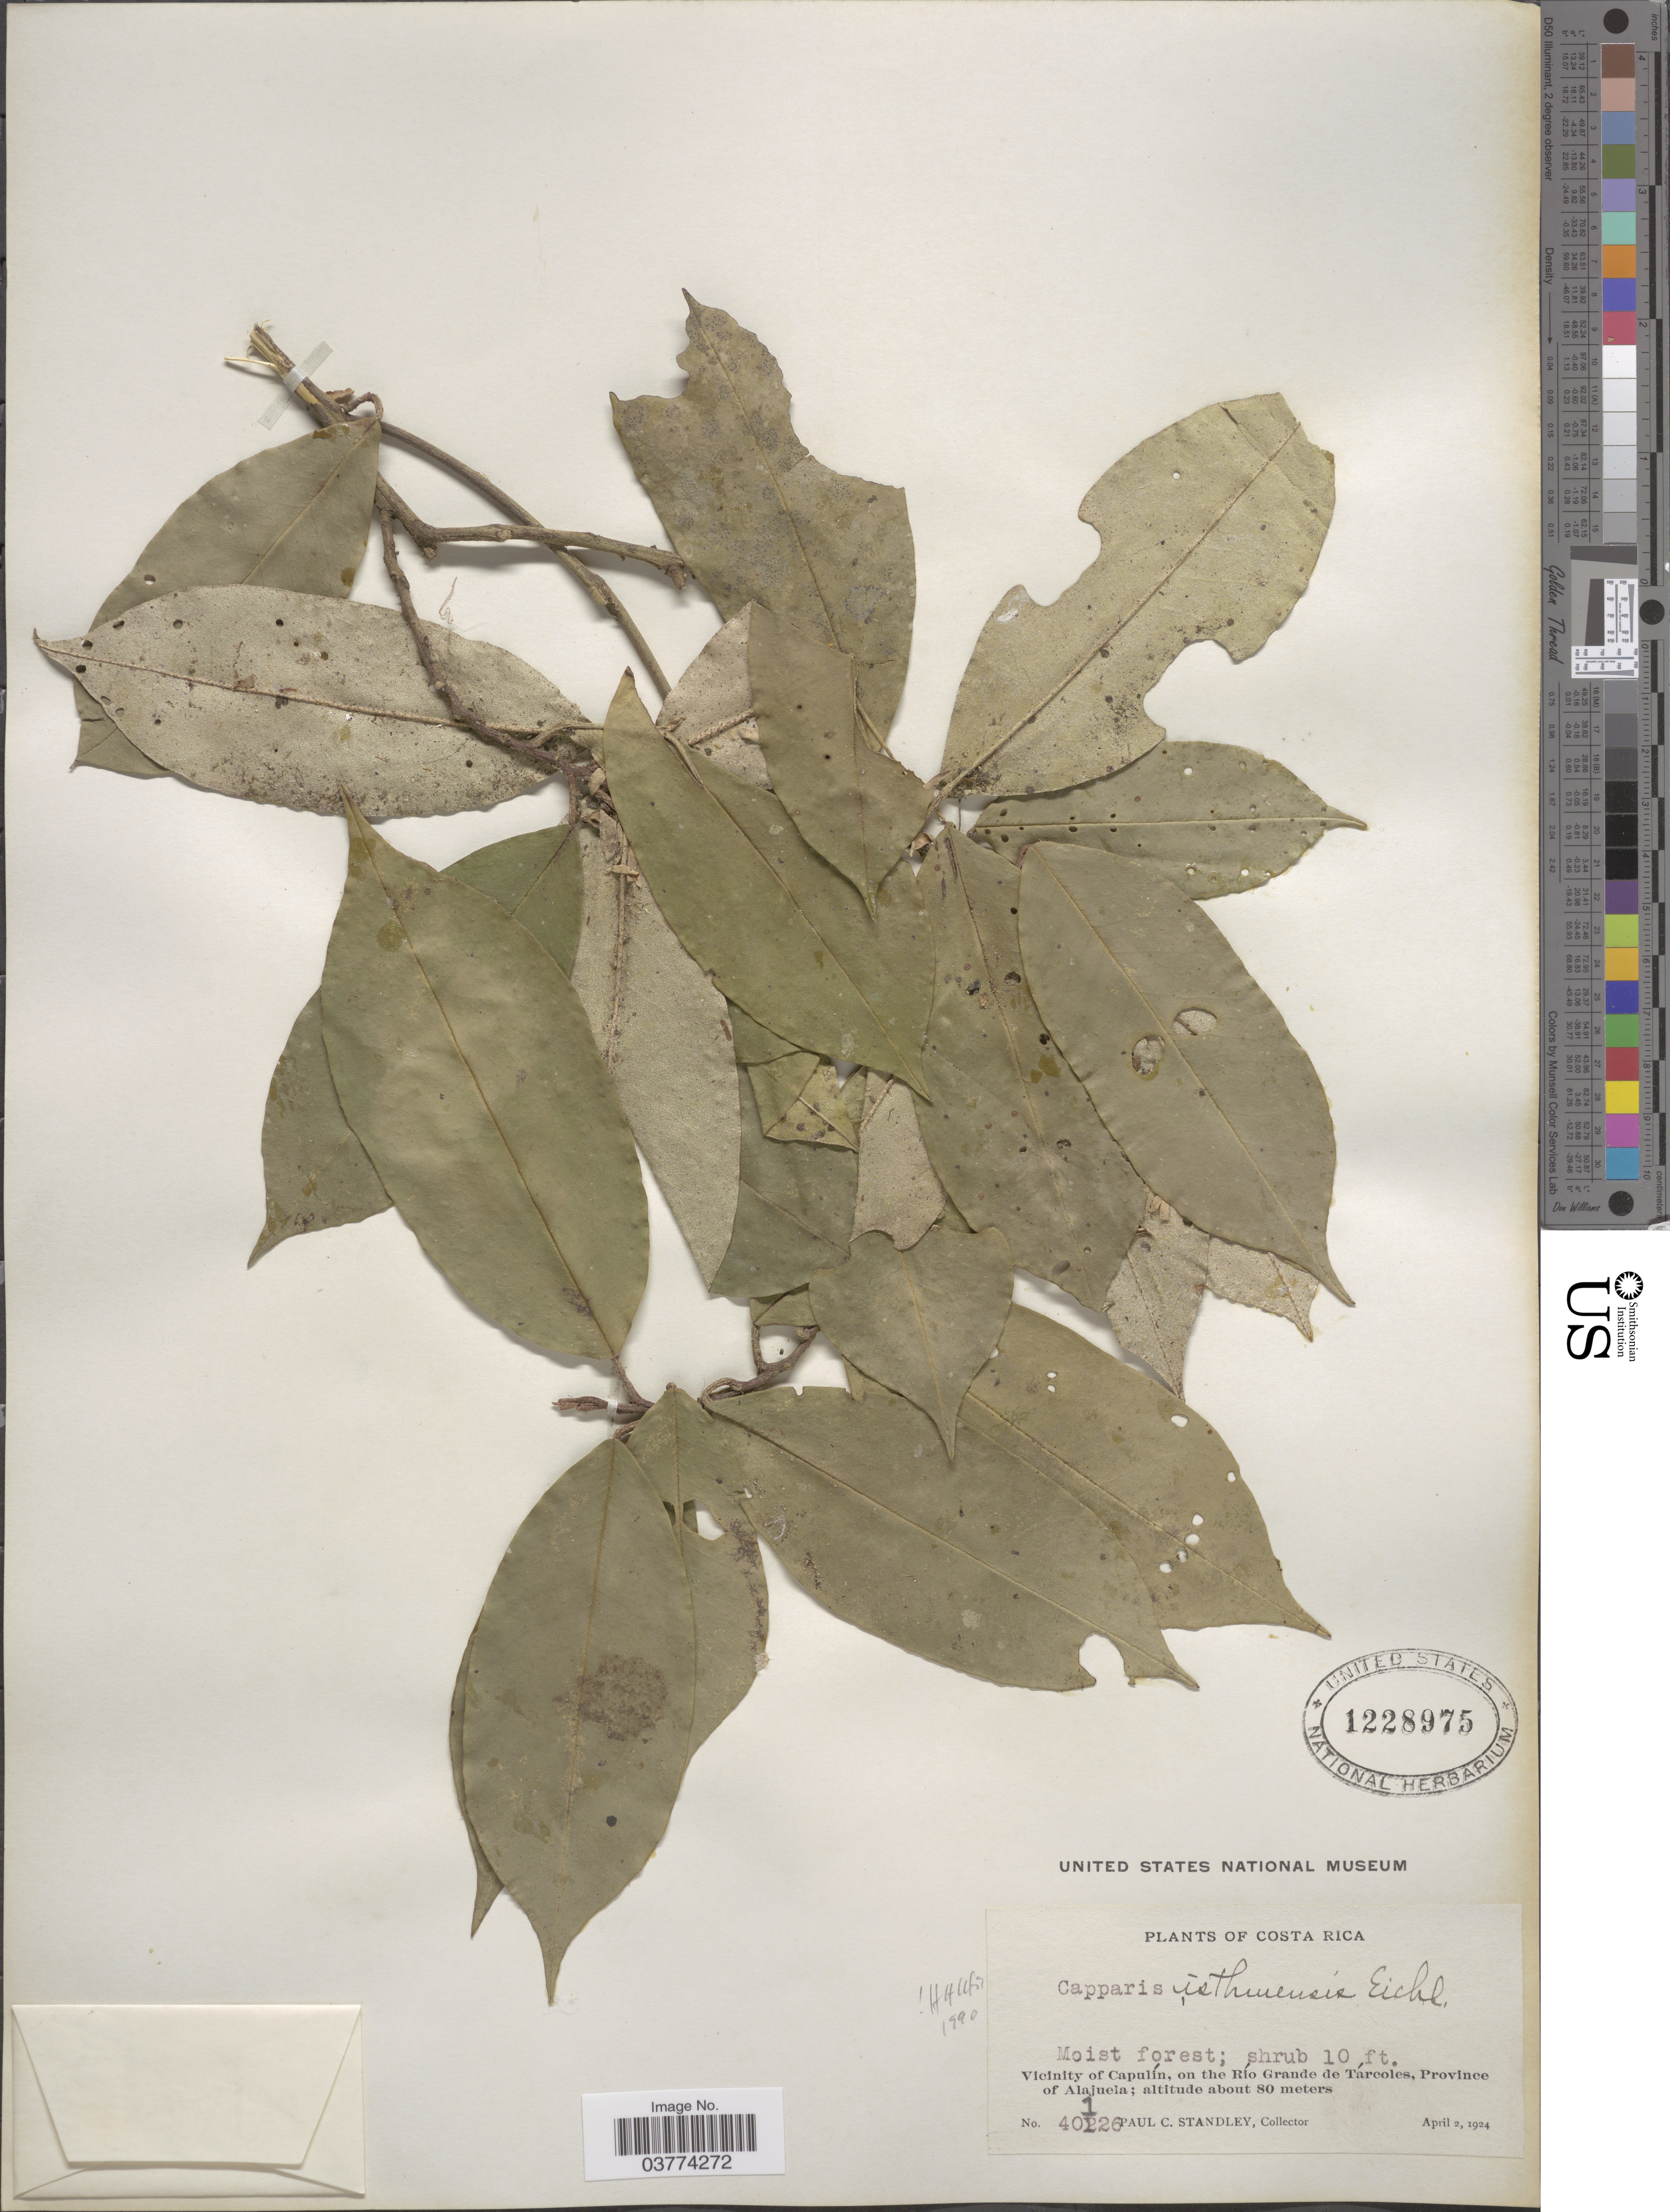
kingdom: Plantae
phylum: Tracheophyta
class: Magnoliopsida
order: Brassicales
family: Capparaceae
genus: Quadrella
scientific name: Quadrella isthmensis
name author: (Eichler) Hutch.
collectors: P. C. Standley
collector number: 40126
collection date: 1924-04-02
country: Costa Rica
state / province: Alajuela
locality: Vicinity of Capulín, on the Río Grande de Tárcoles.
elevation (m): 80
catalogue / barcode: US 1228975